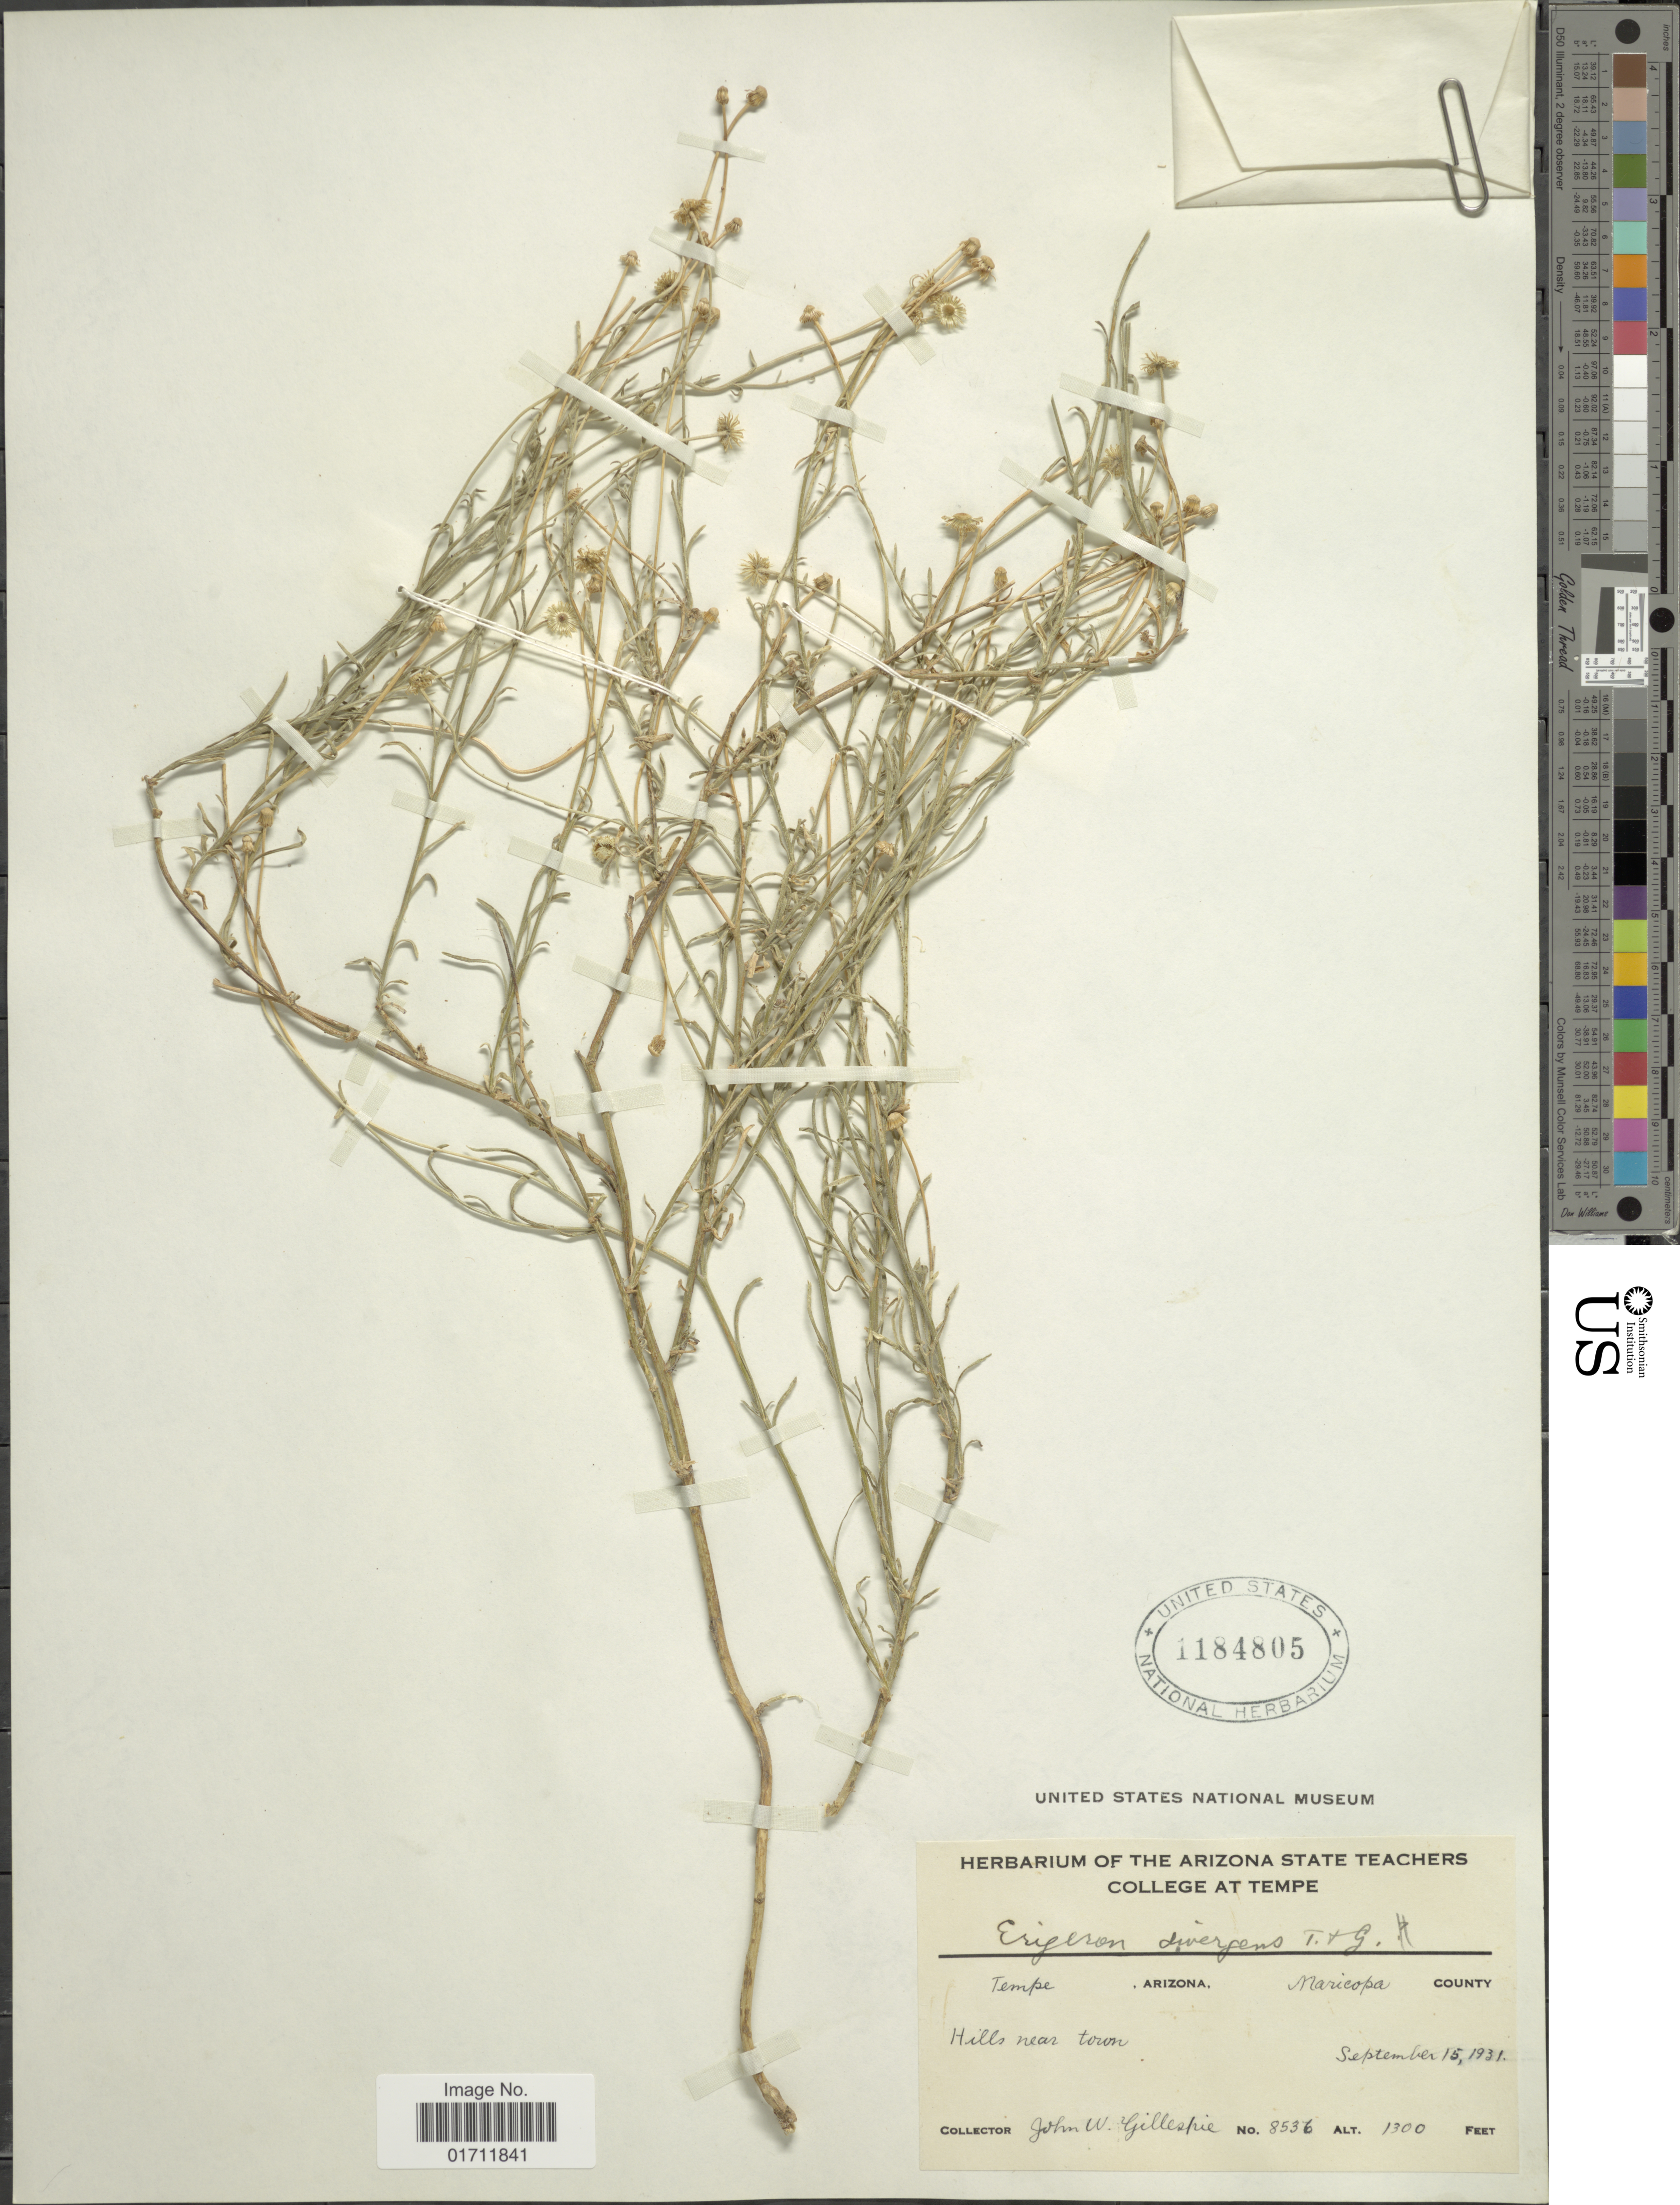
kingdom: Plantae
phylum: Tracheophyta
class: Magnoliopsida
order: Asterales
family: Asteraceae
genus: Erigeron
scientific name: Erigeron divergens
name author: Torr. & A. Gray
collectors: J. W. Gillespie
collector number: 8536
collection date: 1931-09-15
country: United States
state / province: Arizona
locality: Tempe, Naricopa County, Hills near town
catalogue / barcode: US 1184805